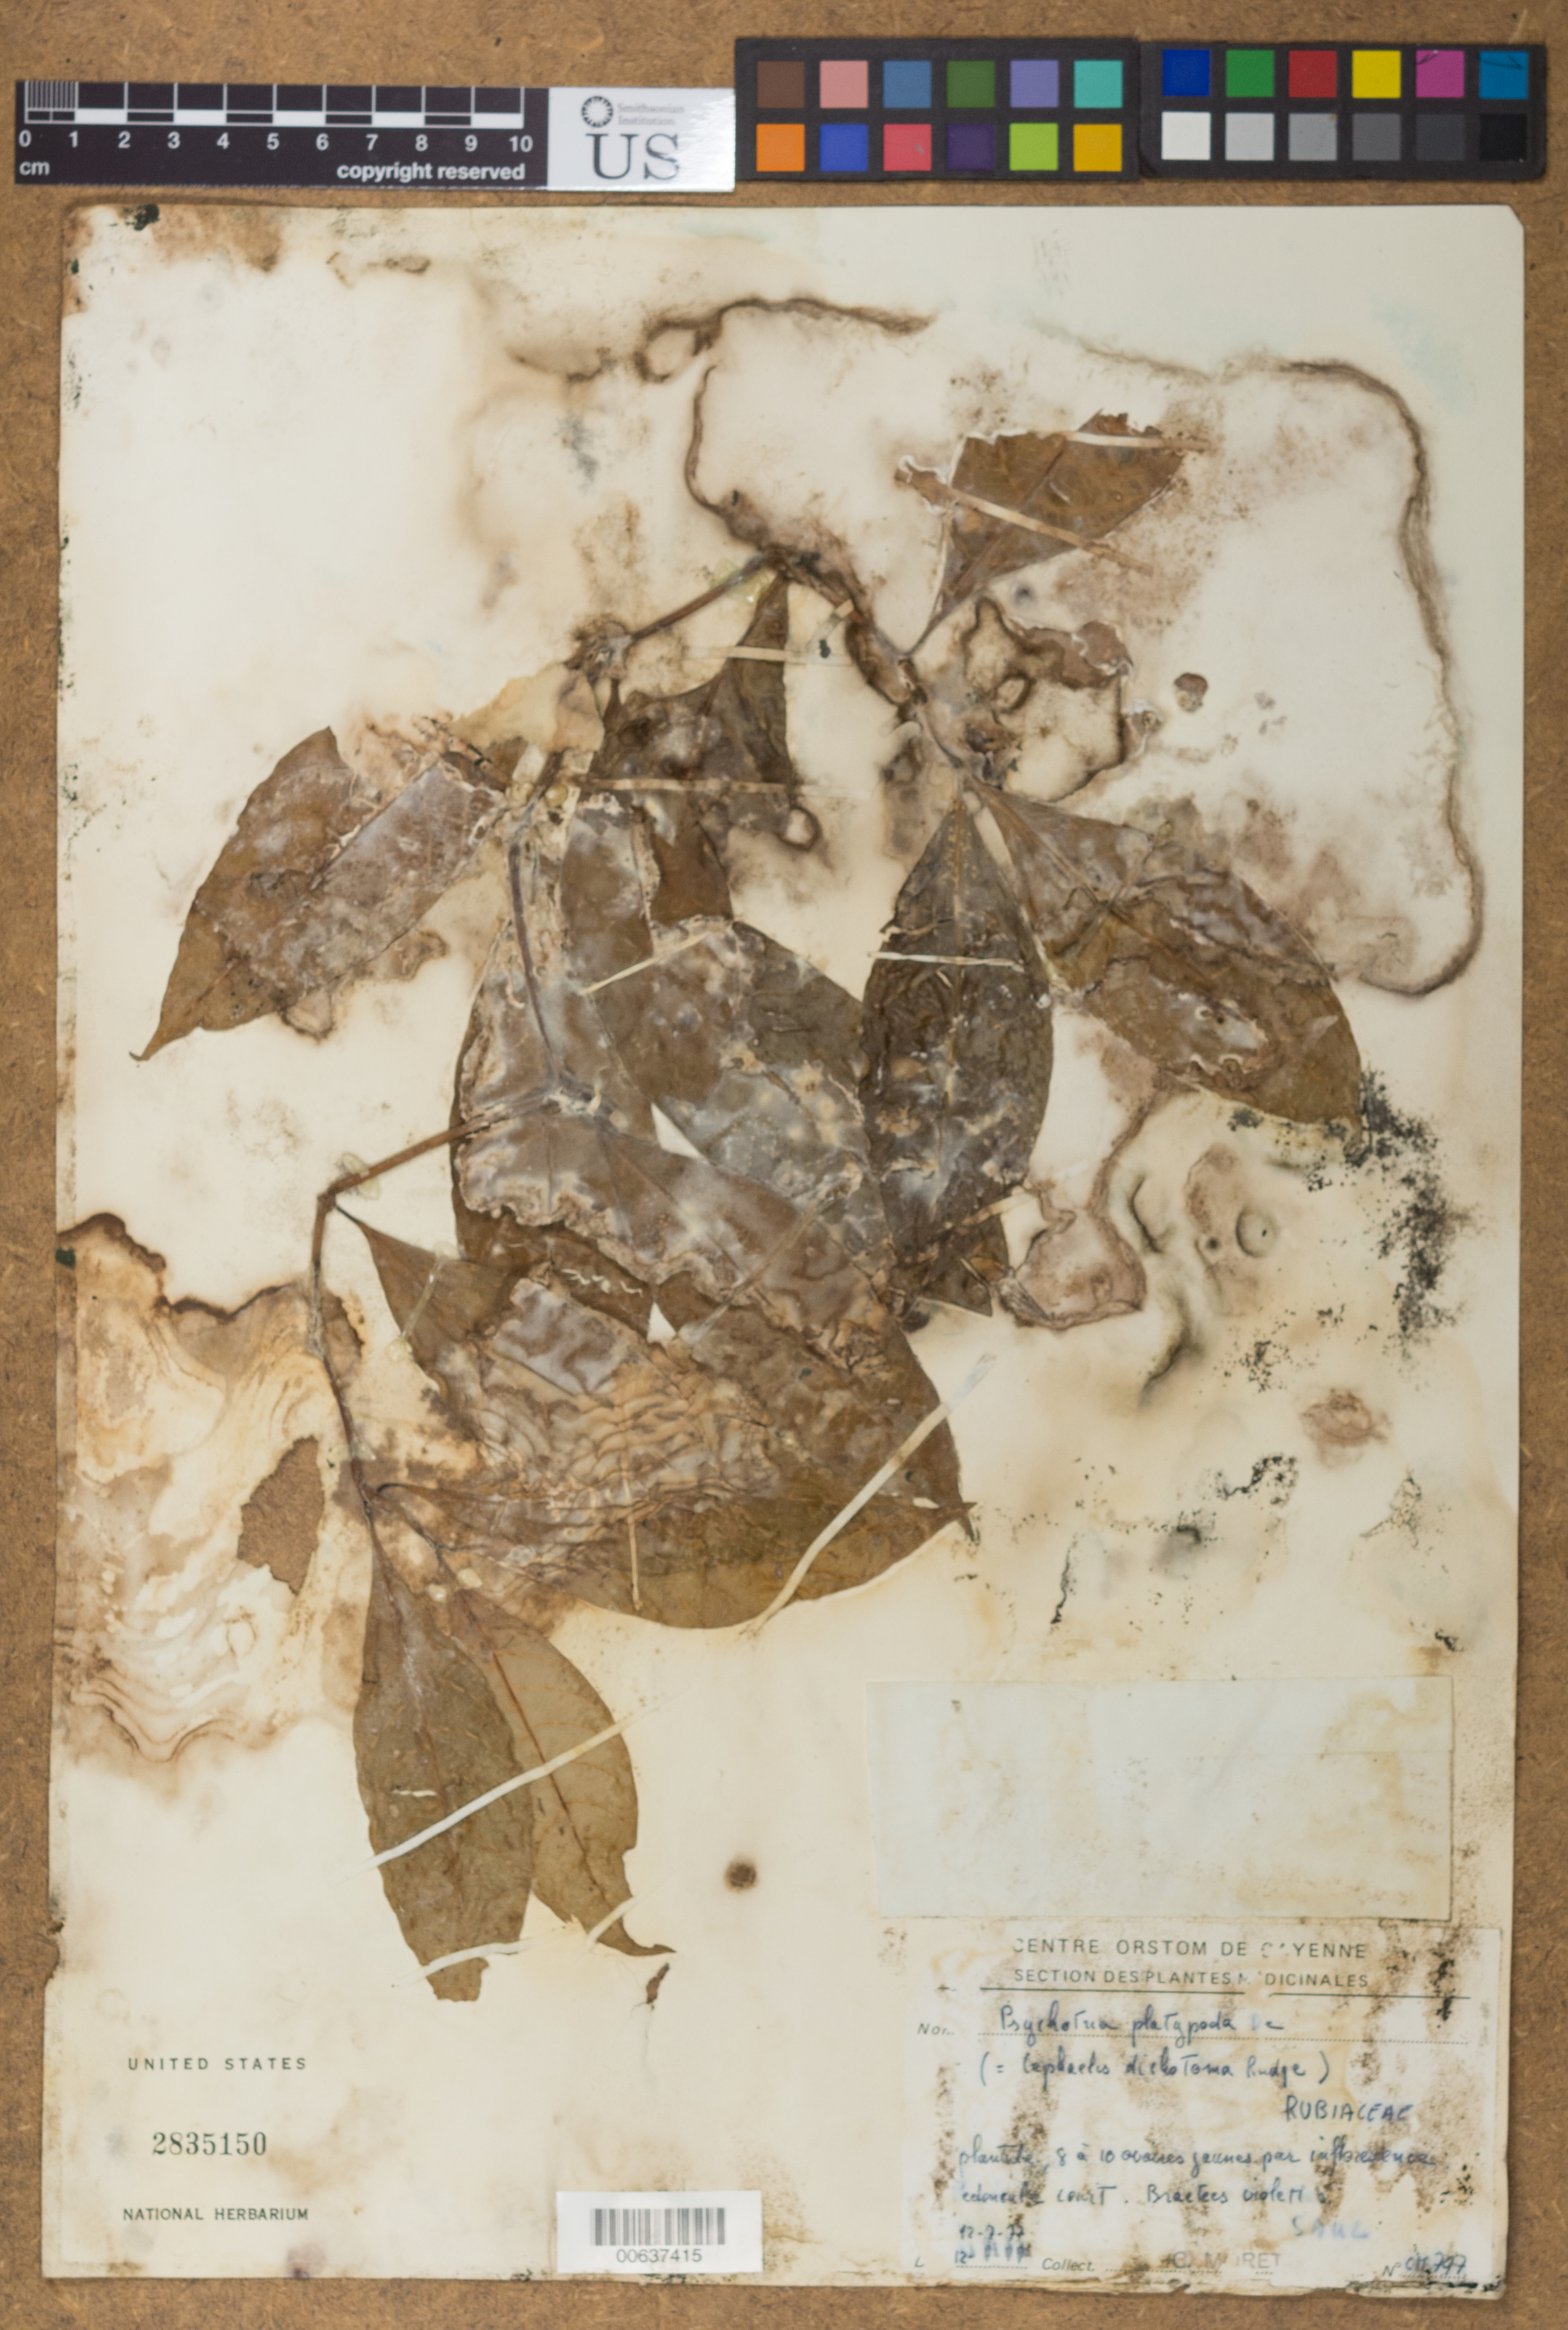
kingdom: Plantae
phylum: Tracheophyta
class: Magnoliopsida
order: Gentianales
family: Rubiaceae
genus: Psychotria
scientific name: Psychotria platypoda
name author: DC.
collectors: C. Moretti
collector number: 797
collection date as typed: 12-Jul-77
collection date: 1977-07-12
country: French Guiana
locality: Saül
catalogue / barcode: US 2835150